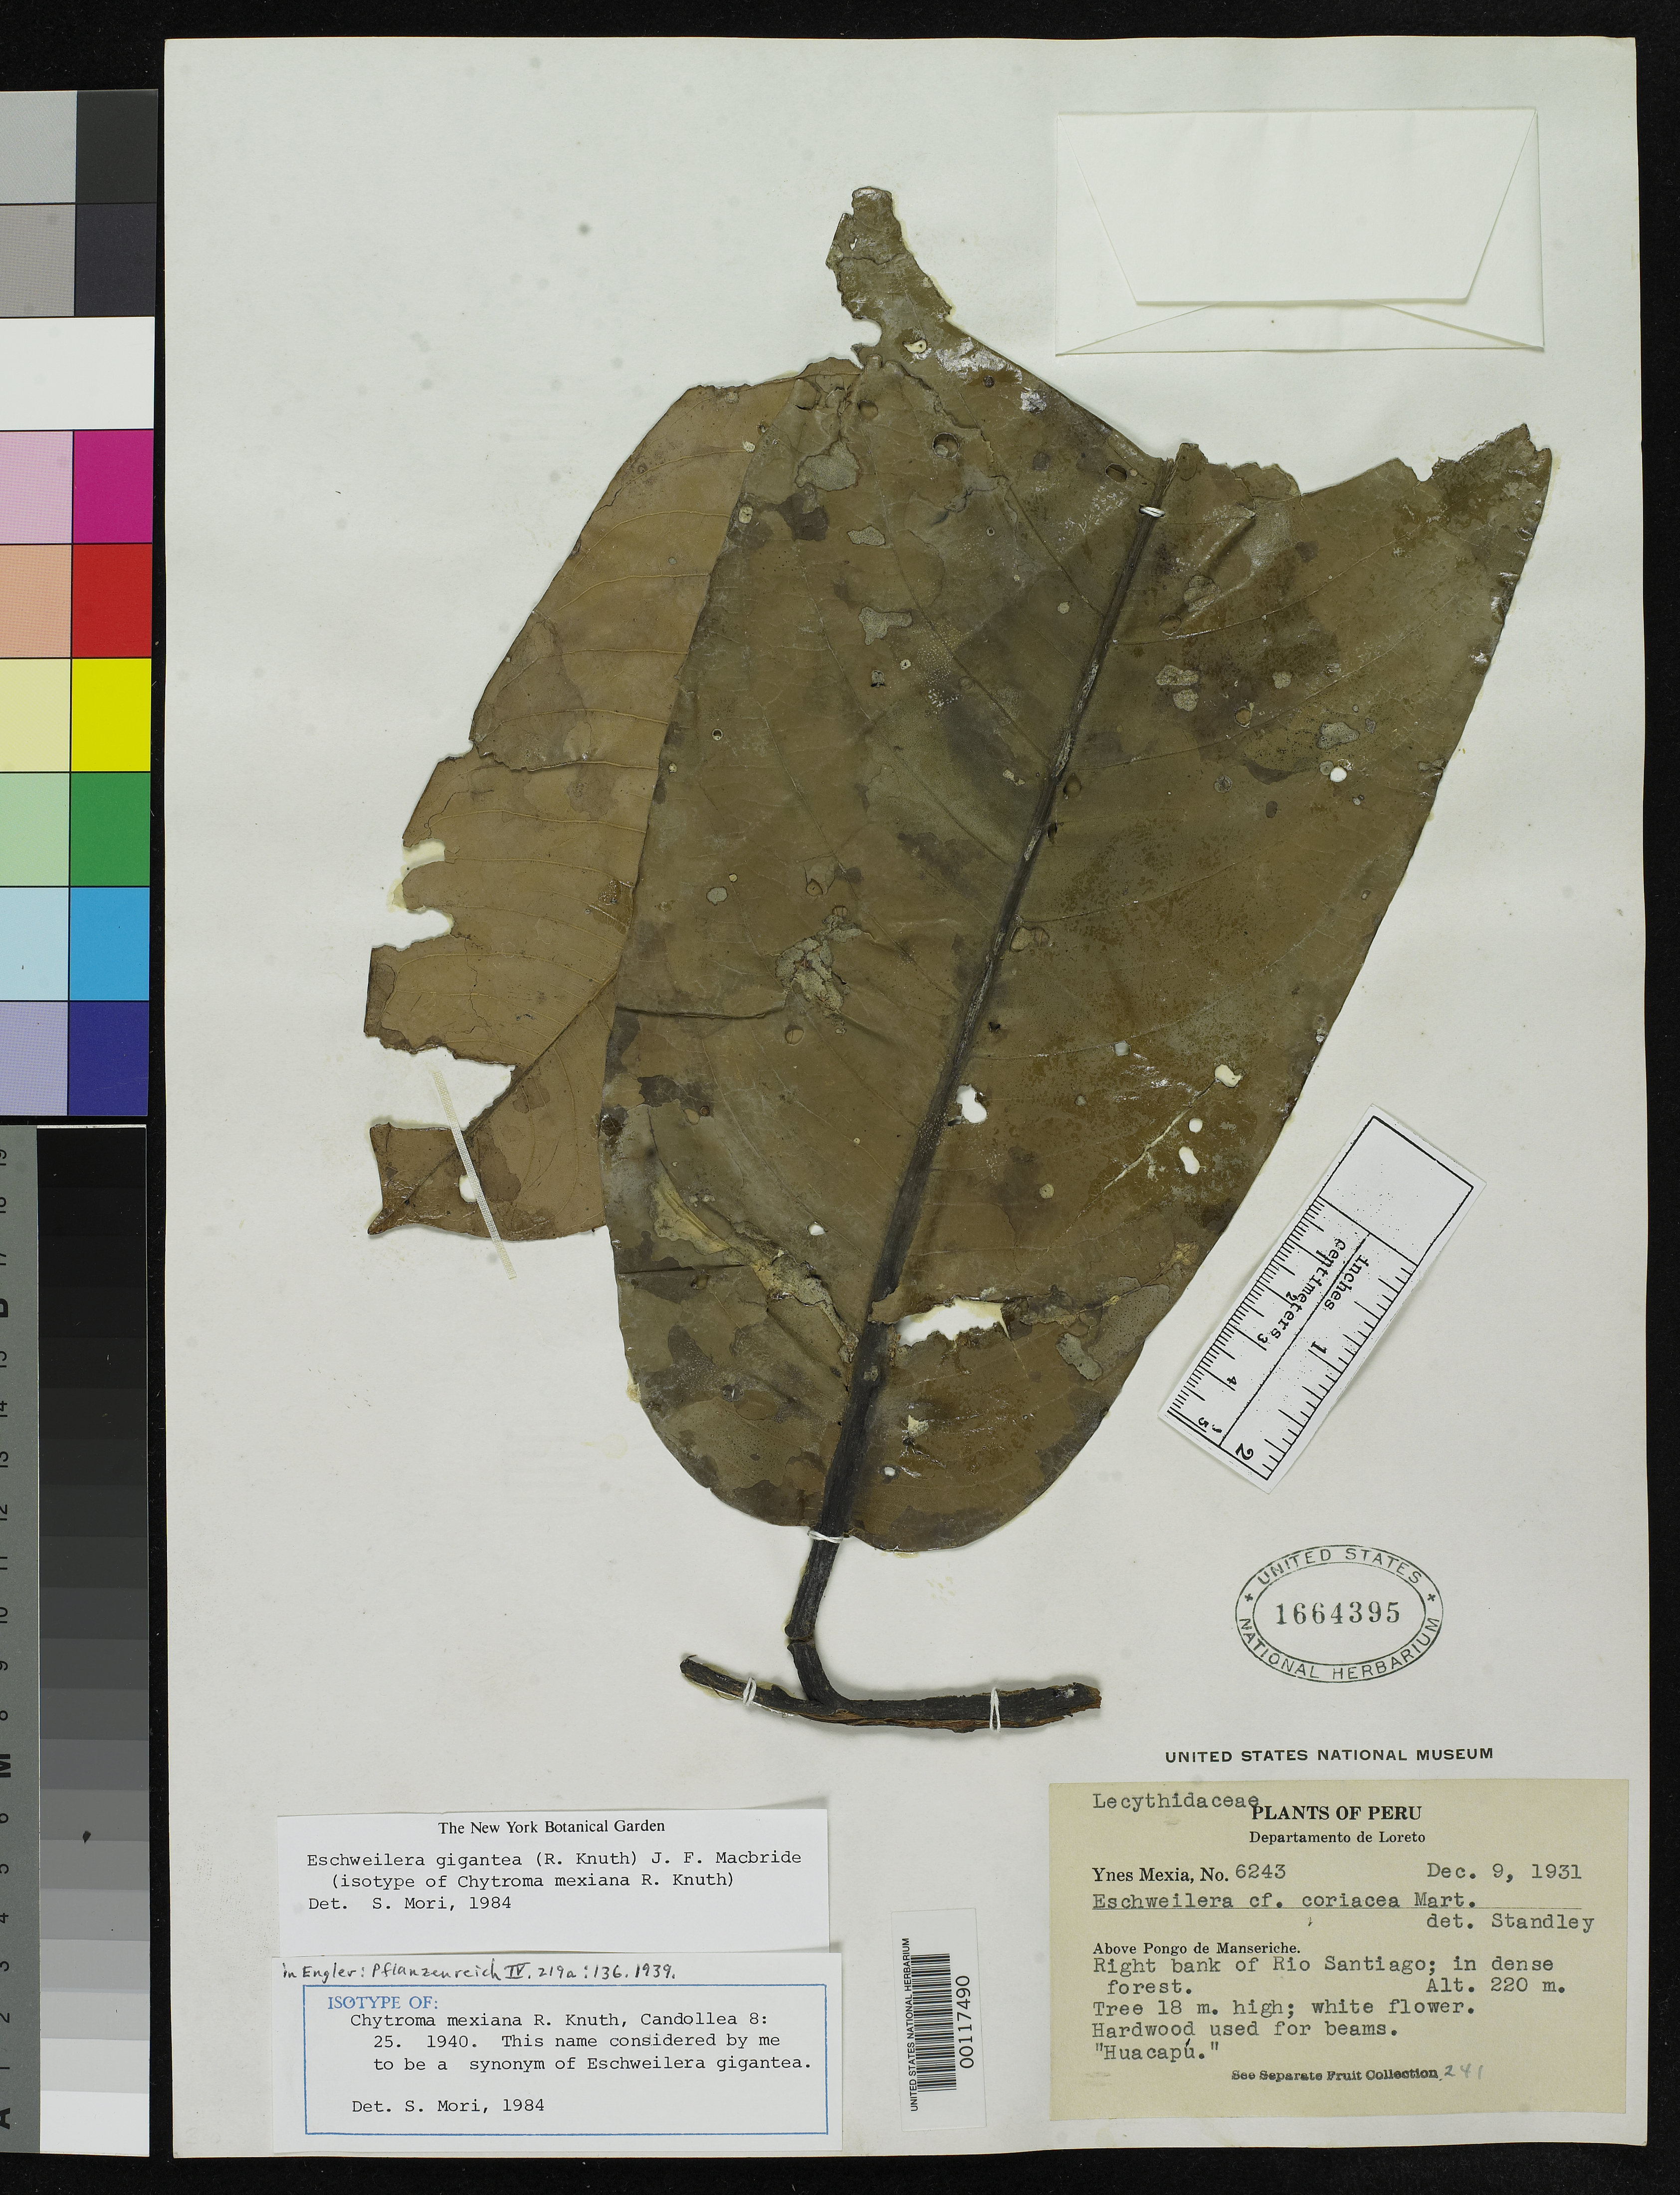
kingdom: Plantae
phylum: Tracheophyta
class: Magnoliopsida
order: Ericales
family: Lecythidaceae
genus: Chytroma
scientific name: Chytroma mexiana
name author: R. Knuth in Engl.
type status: Isotype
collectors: Y. Mexia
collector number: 6243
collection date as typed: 09 Dec 1931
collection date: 1931-12-09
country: Peru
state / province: Loreto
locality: Above Pongo de Manseriche, right bank of Rio Santiago.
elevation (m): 220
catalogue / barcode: US 1664395